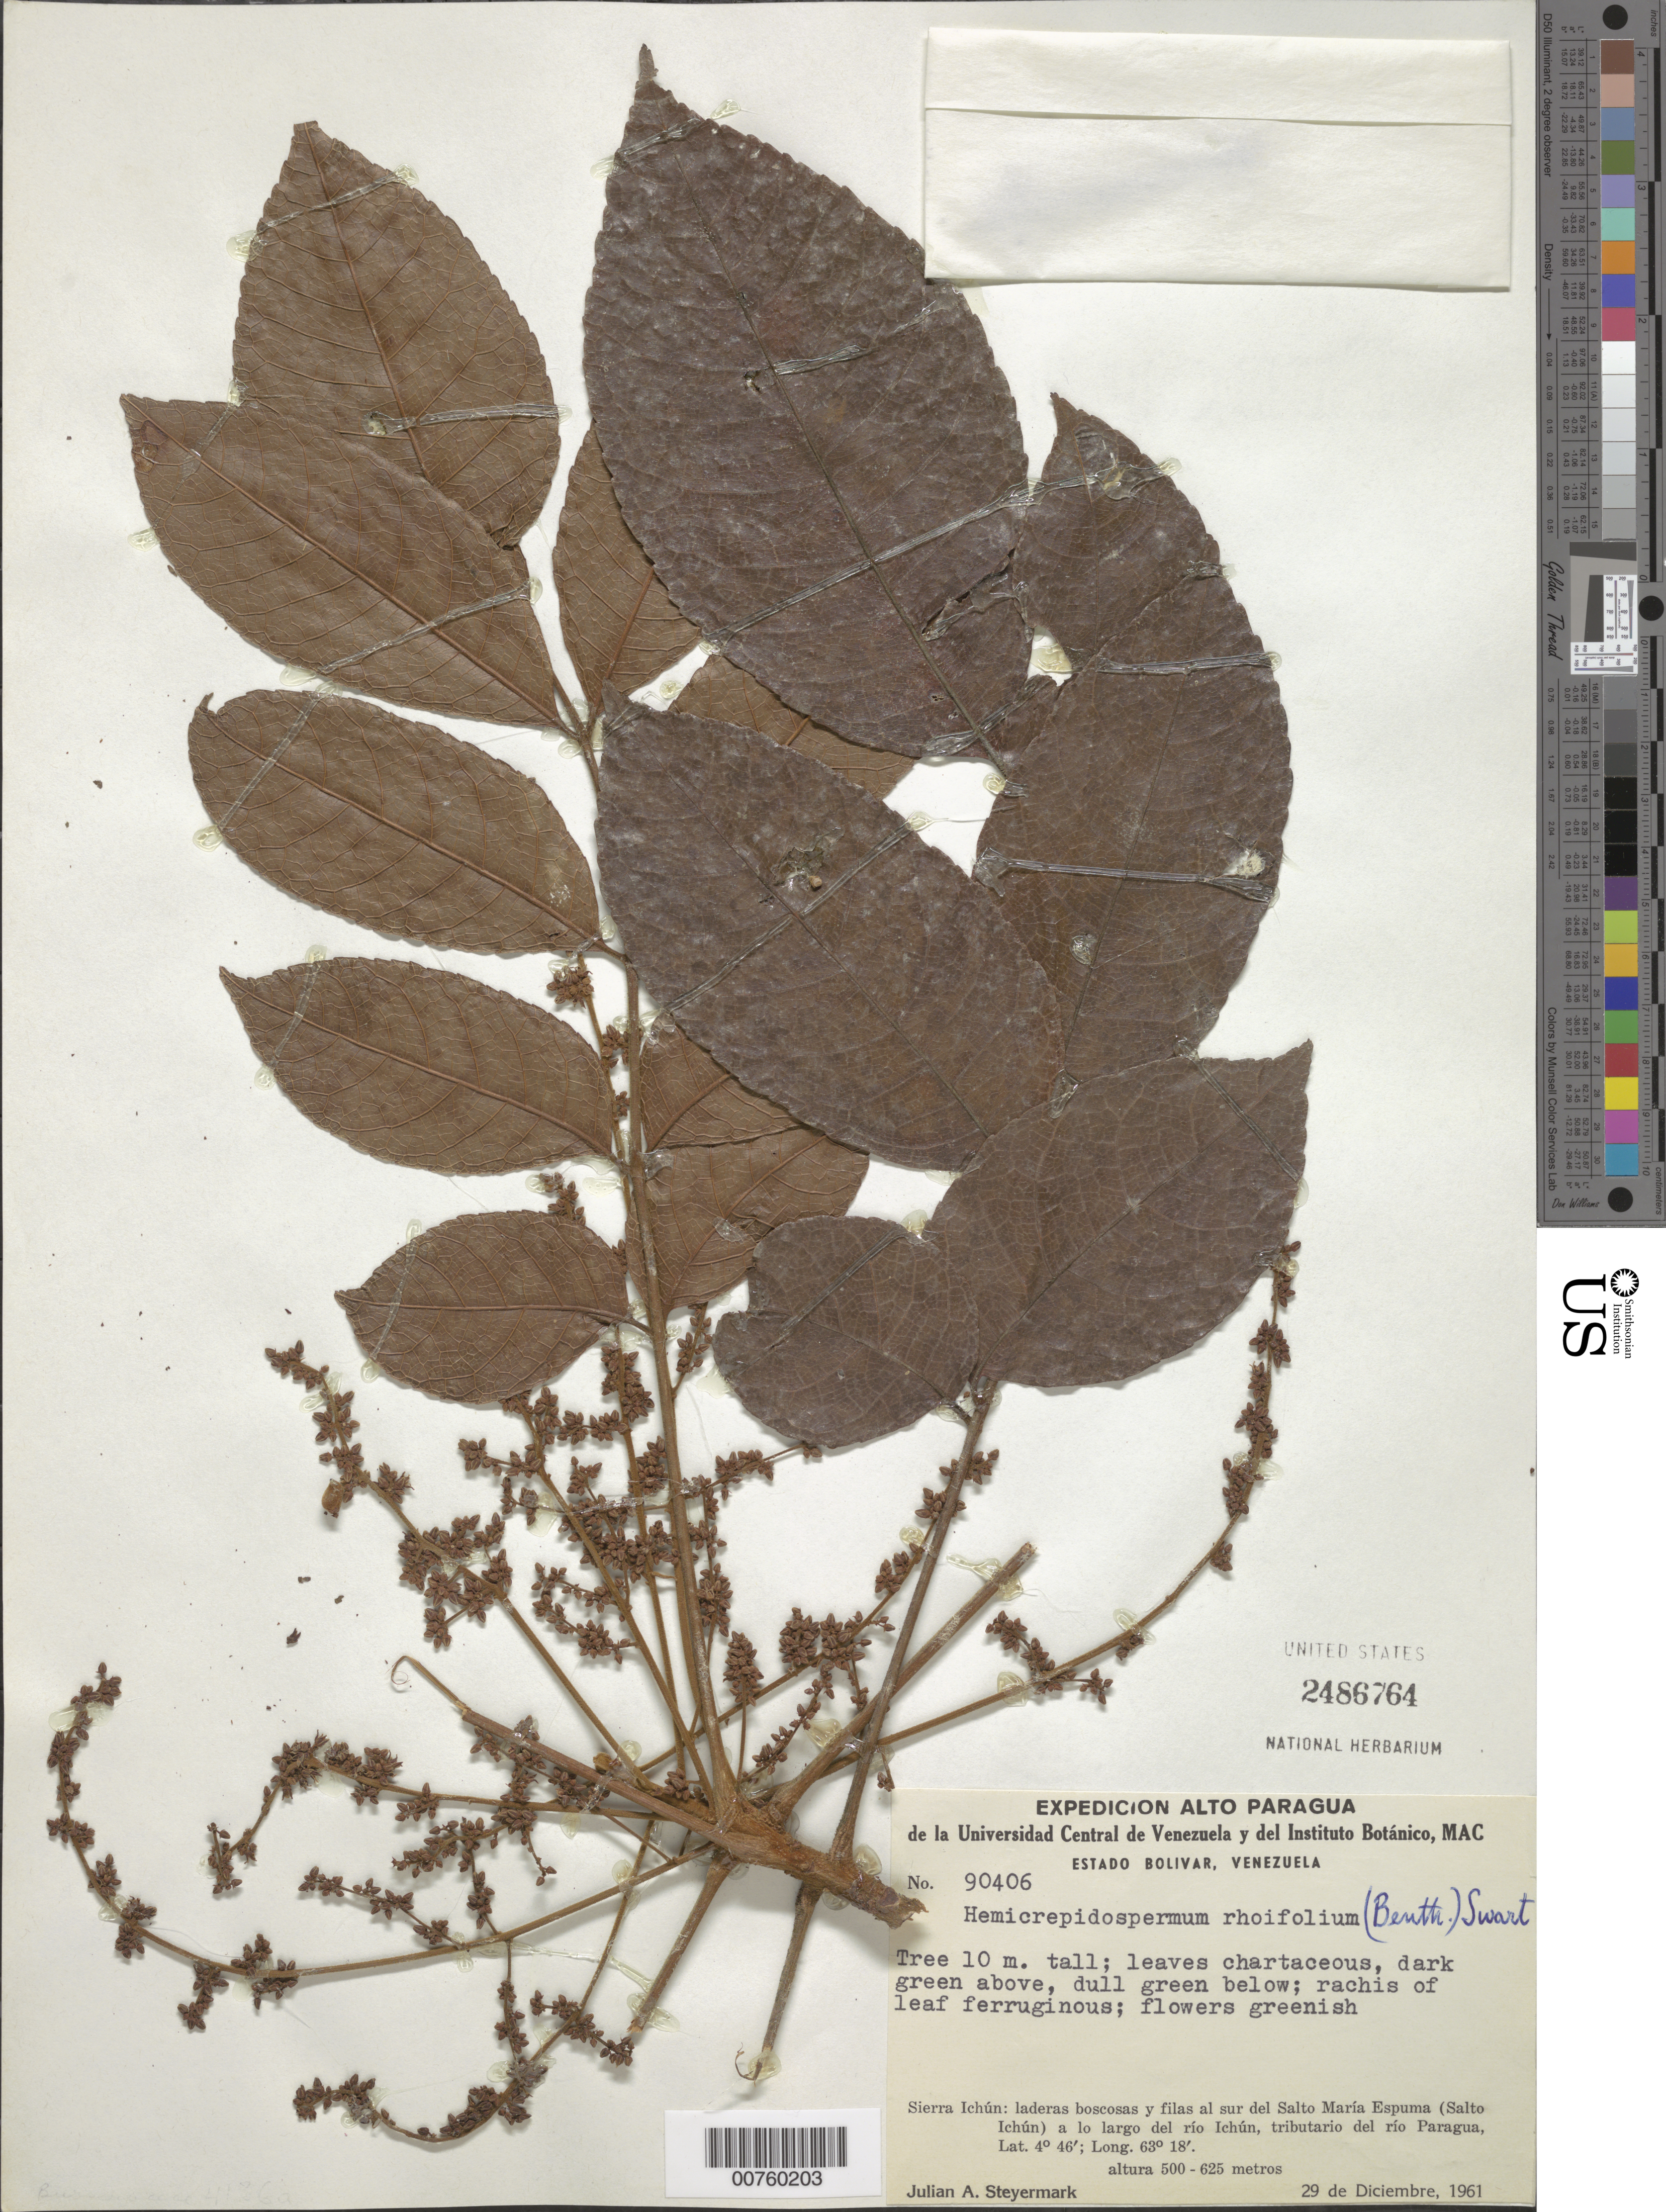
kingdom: Plantae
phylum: Tracheophyta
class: Magnoliopsida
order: Sapindales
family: Burseraceae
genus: Protium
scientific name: Protium rhoifolium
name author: (Benth.) Byng & Christenh.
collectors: J. Steyermark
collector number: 90406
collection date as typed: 29-Dec-61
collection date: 1961-12-29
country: Venezuela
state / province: Bolívar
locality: Sierra Ichún: Salto María Espuma (Salto Ichún) del Río Ichún (tributary of río Paragua)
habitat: Laderas boscosas y filas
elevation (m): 500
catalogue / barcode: US 2486764